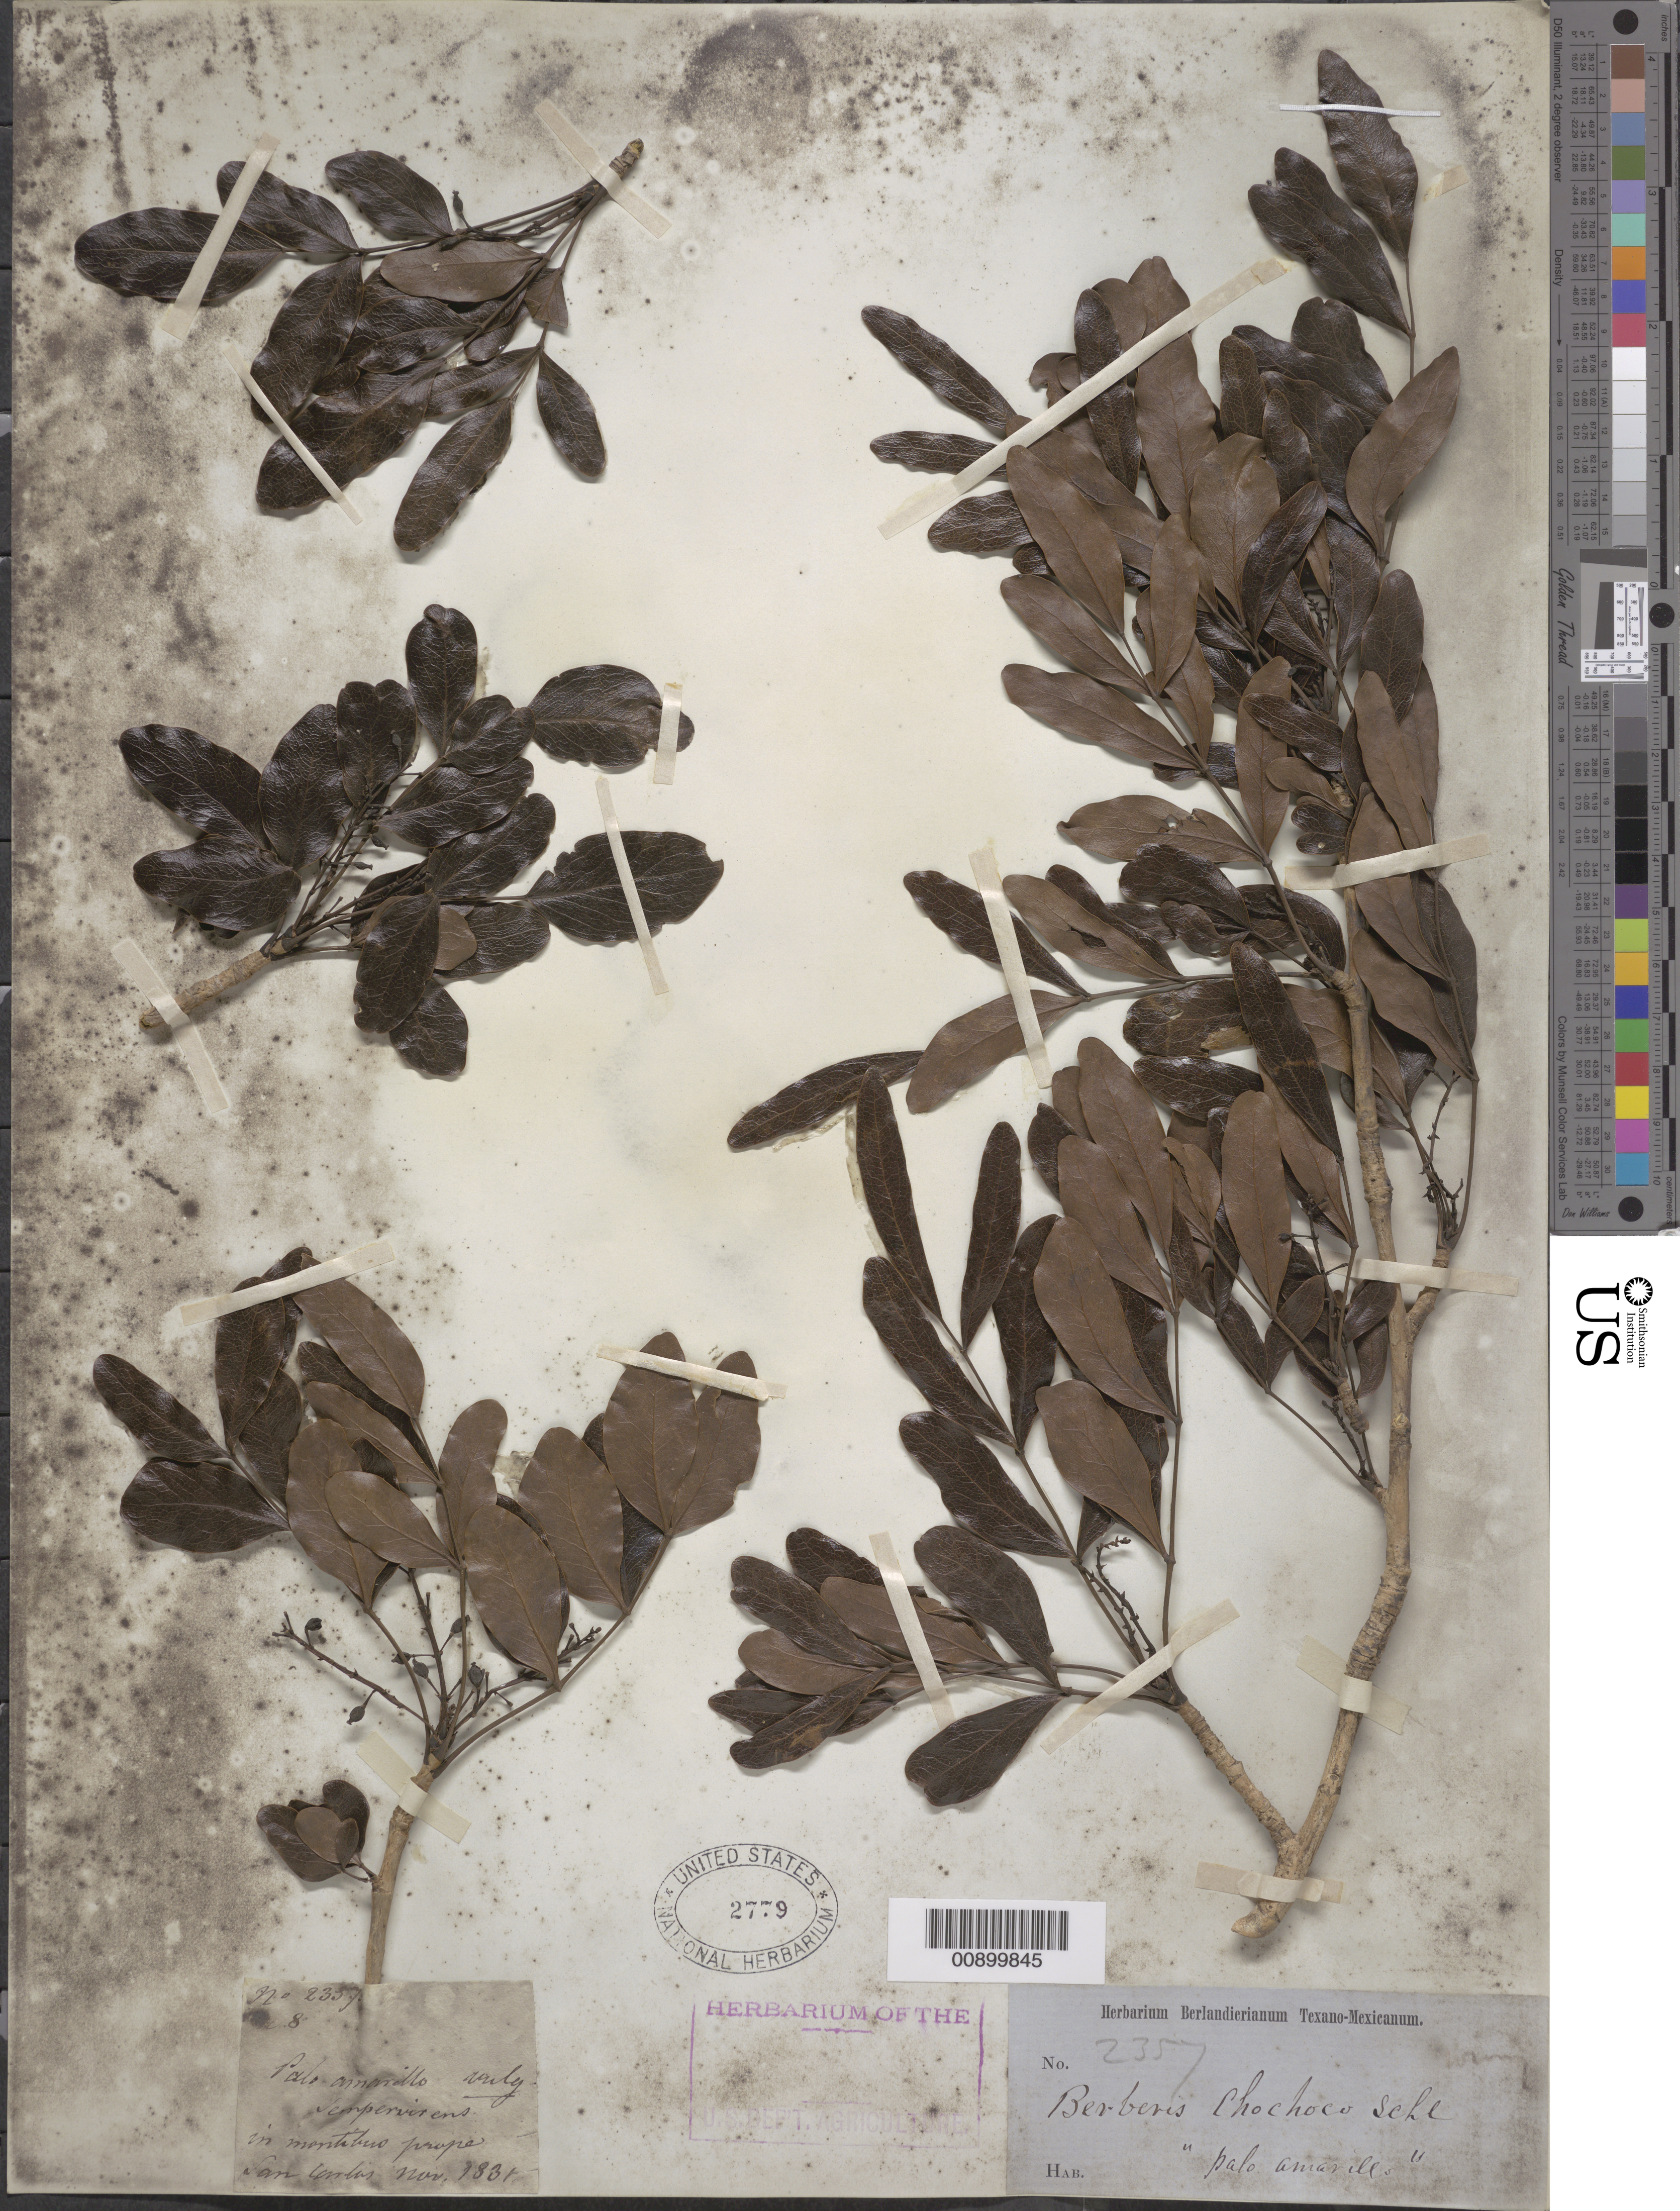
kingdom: Plantae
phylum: Tracheophyta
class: Magnoliopsida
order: Ranunculales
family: Berberidaceae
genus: Mahonia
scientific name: Mahonia chochoco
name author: (Schltdl.) Fedde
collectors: ex Herb. Berlandierianum Texano-Mexicanum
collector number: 2357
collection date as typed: Nov 1831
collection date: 1831-11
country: Mexico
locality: Prope San Carlos.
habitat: In montibus.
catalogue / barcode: US 2779